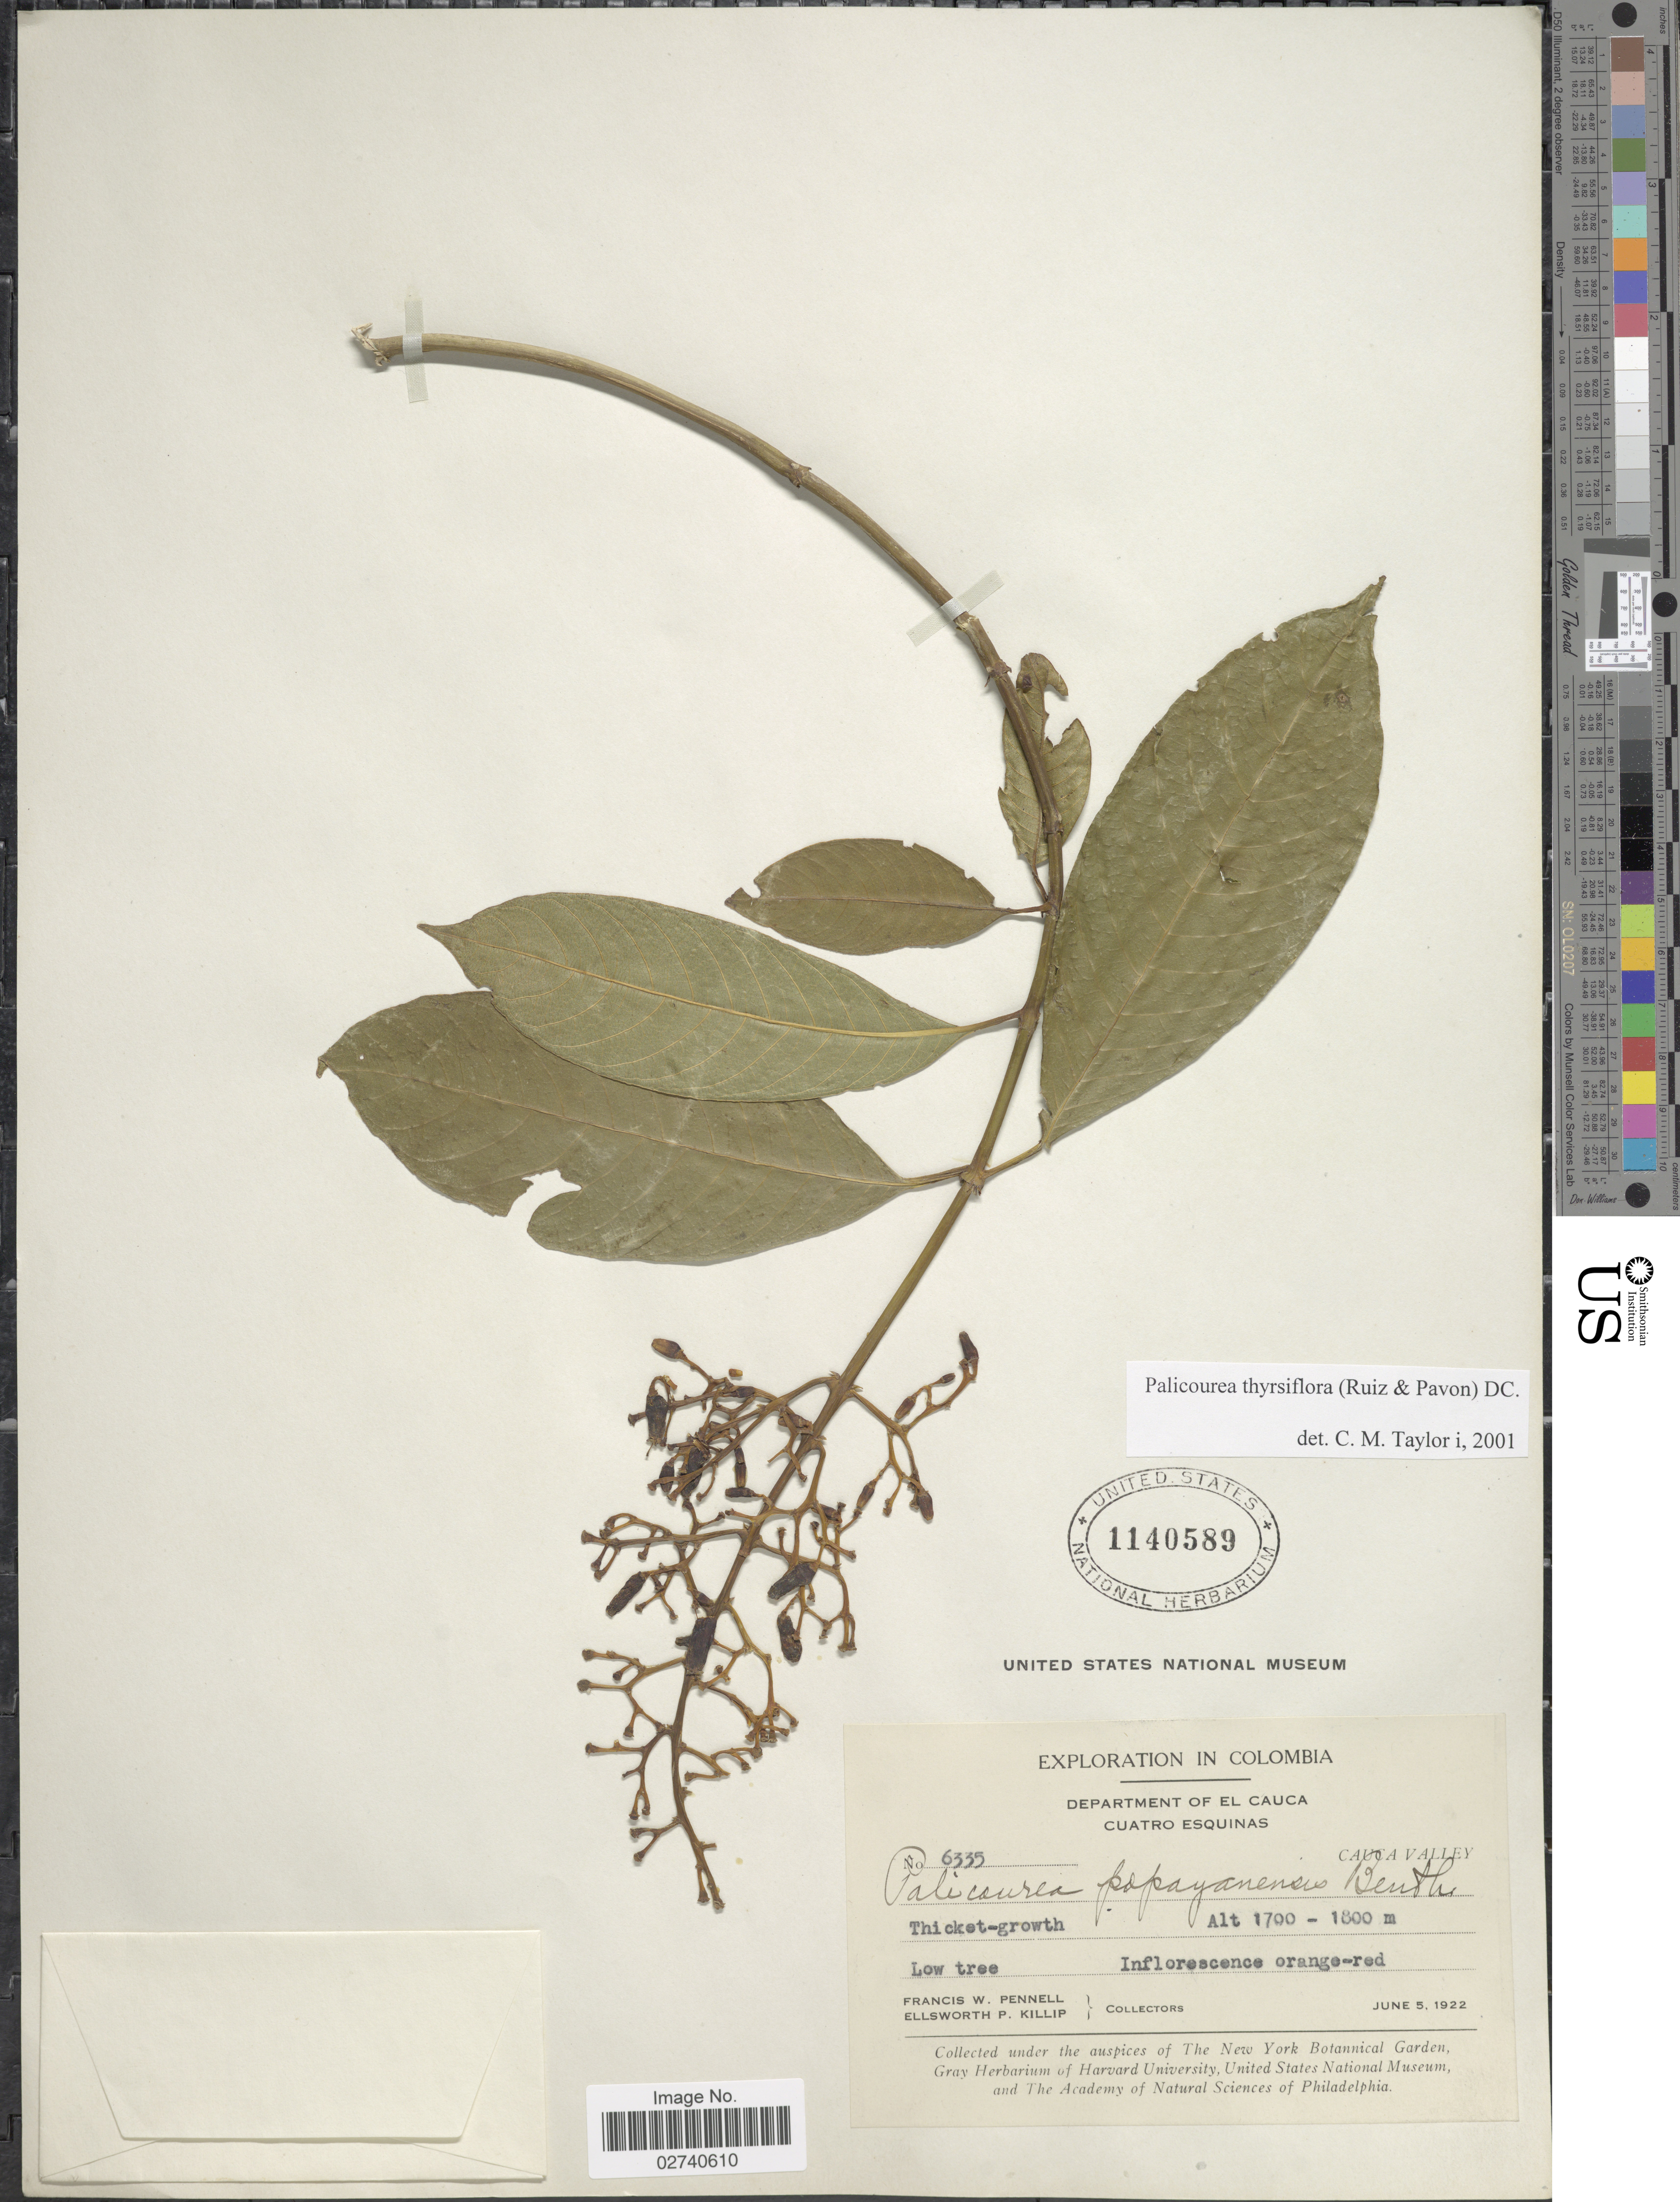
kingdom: Plantae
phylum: Tracheophyta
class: Magnoliopsida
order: Gentianales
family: Rubiaceae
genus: Palicourea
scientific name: Palicourea thyrsiflora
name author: (Ruiz & Pav.) DC.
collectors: F. W. Pennell & E. P. Killip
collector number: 6335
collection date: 1922-06-05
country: Colombia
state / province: Cauca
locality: Cuatro Esquinas. Cauca Valley. Thicket-growth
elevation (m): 1700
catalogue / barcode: US 1140589